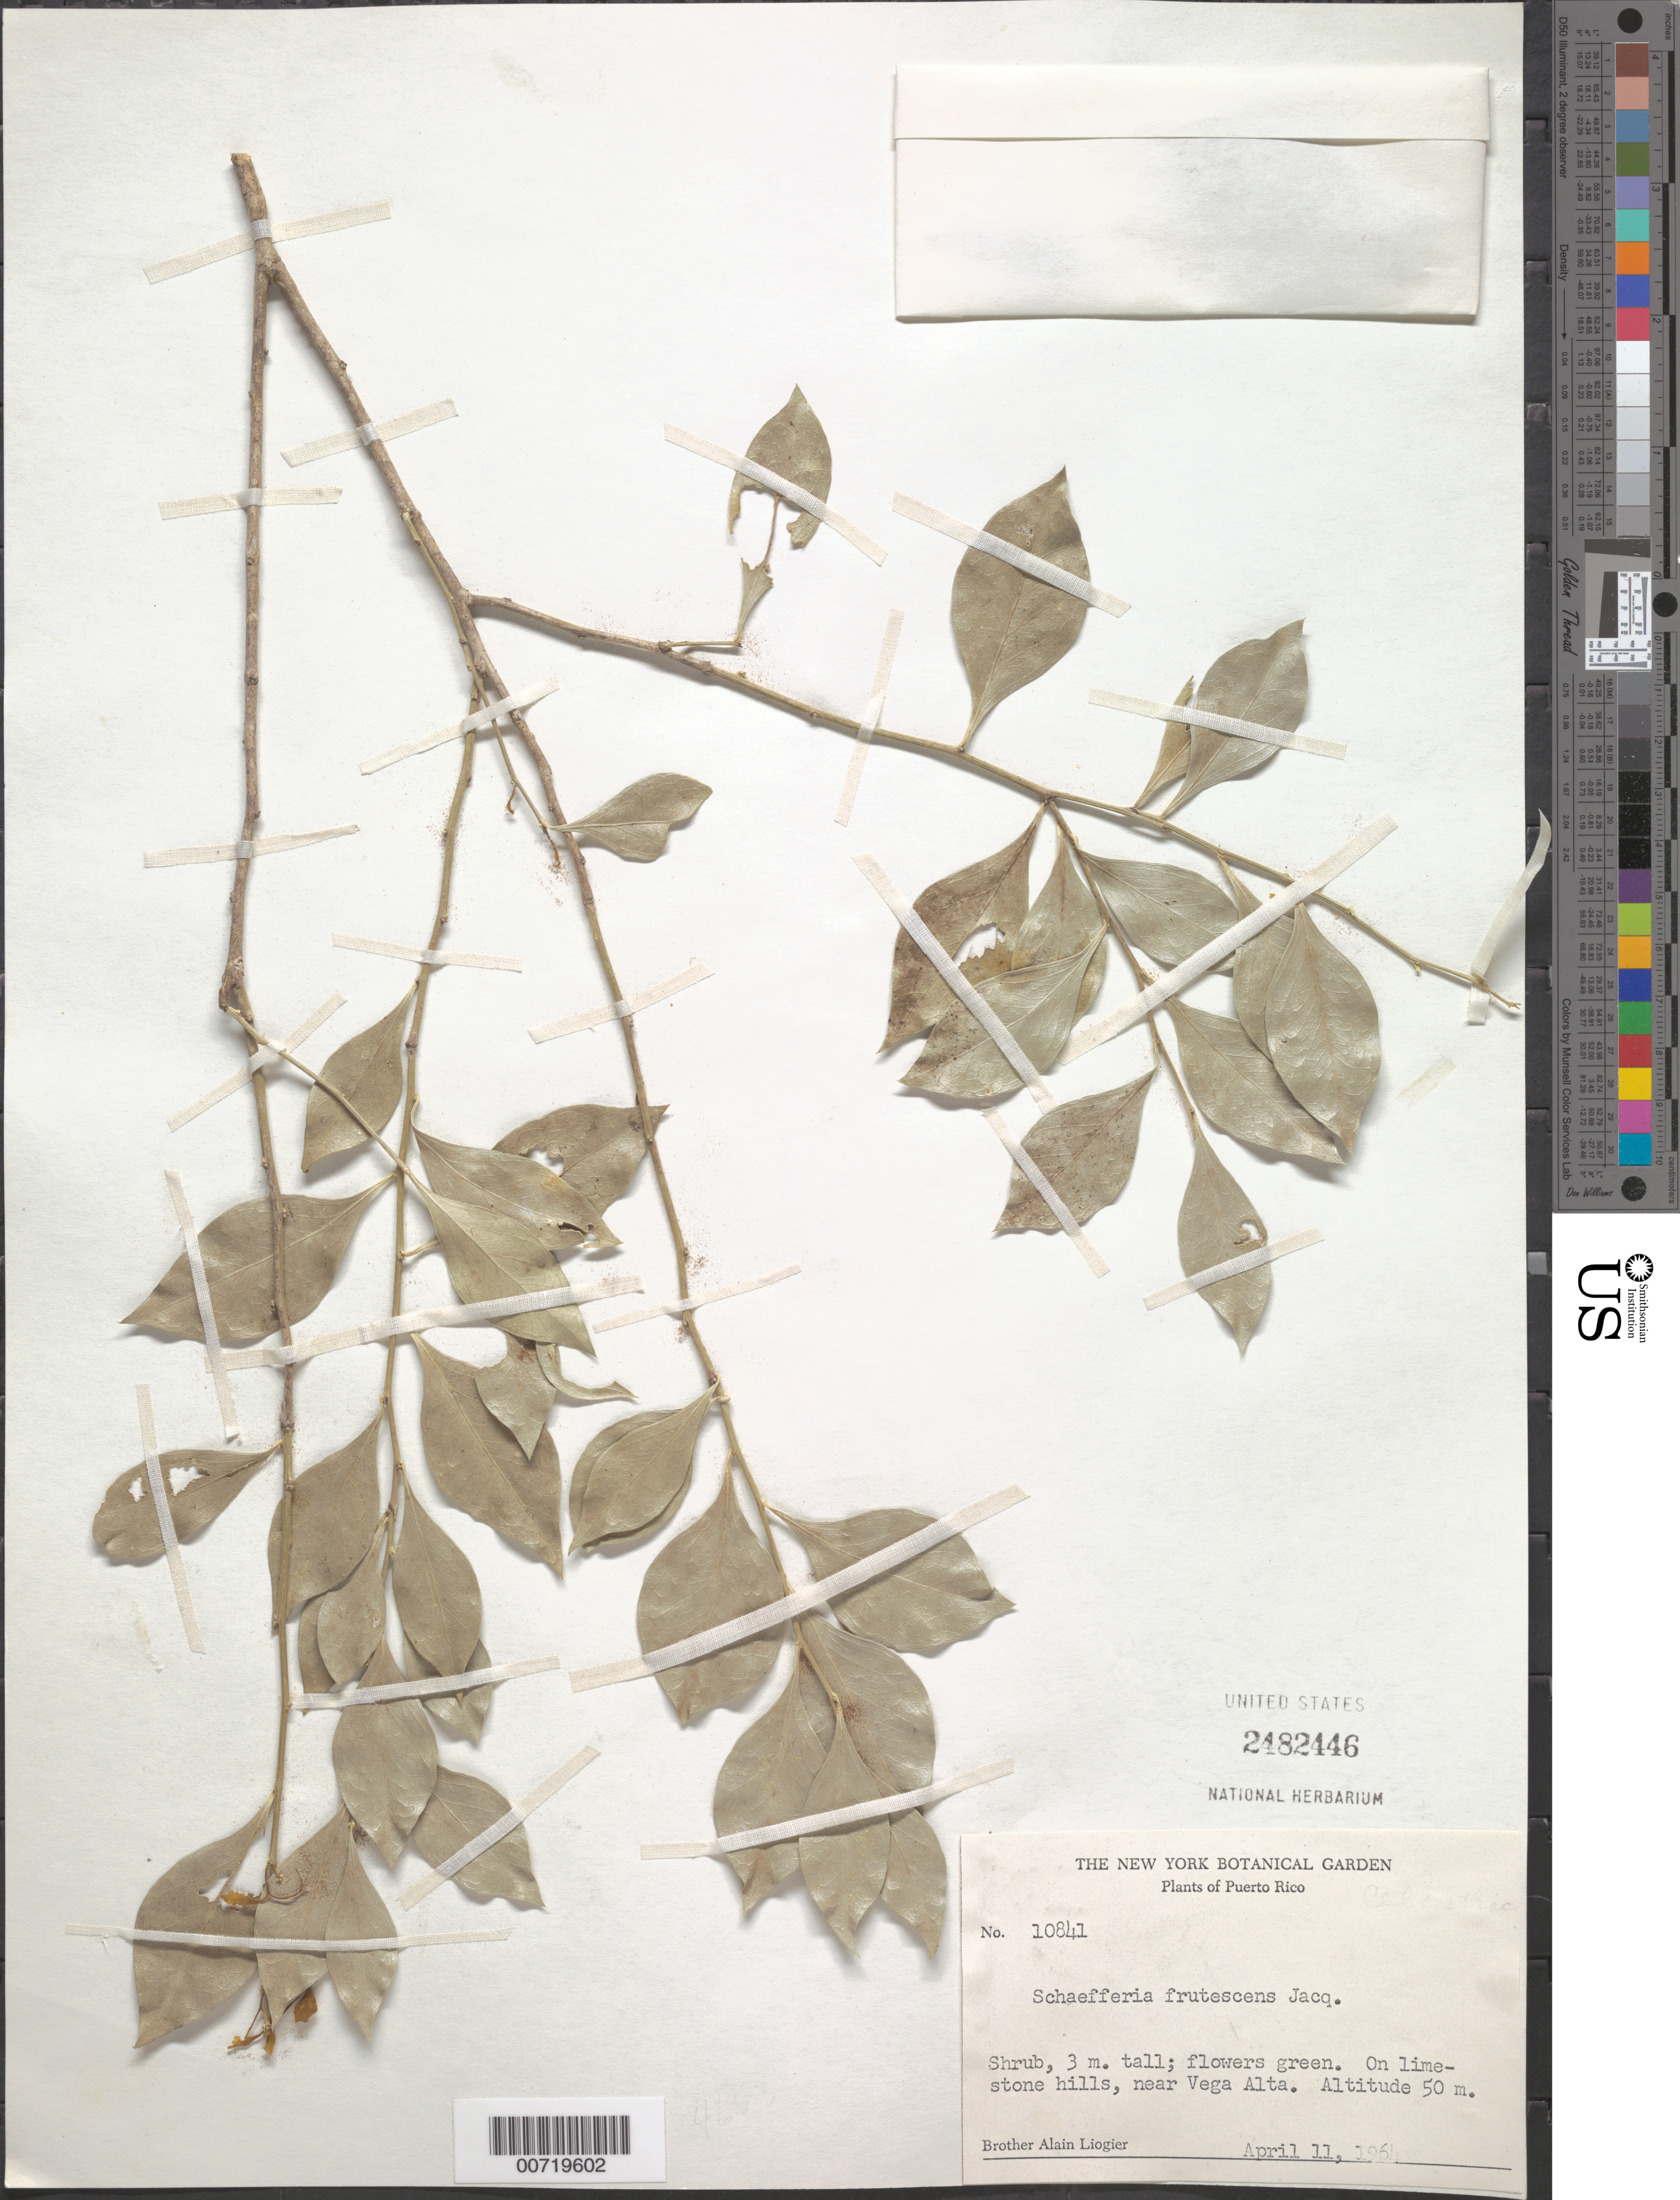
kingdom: Plantae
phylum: Tracheophyta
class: Magnoliopsida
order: Celastrales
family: Celastraceae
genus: Schaefferia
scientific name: Schaefferia frutescens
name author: Jacq.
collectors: A. H. Liogier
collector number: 10841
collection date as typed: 11 Apr 1964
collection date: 1964-04-11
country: Puerto Rico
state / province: Vega Alta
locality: Vega Alta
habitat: Limestone hills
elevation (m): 50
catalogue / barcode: US 2482446